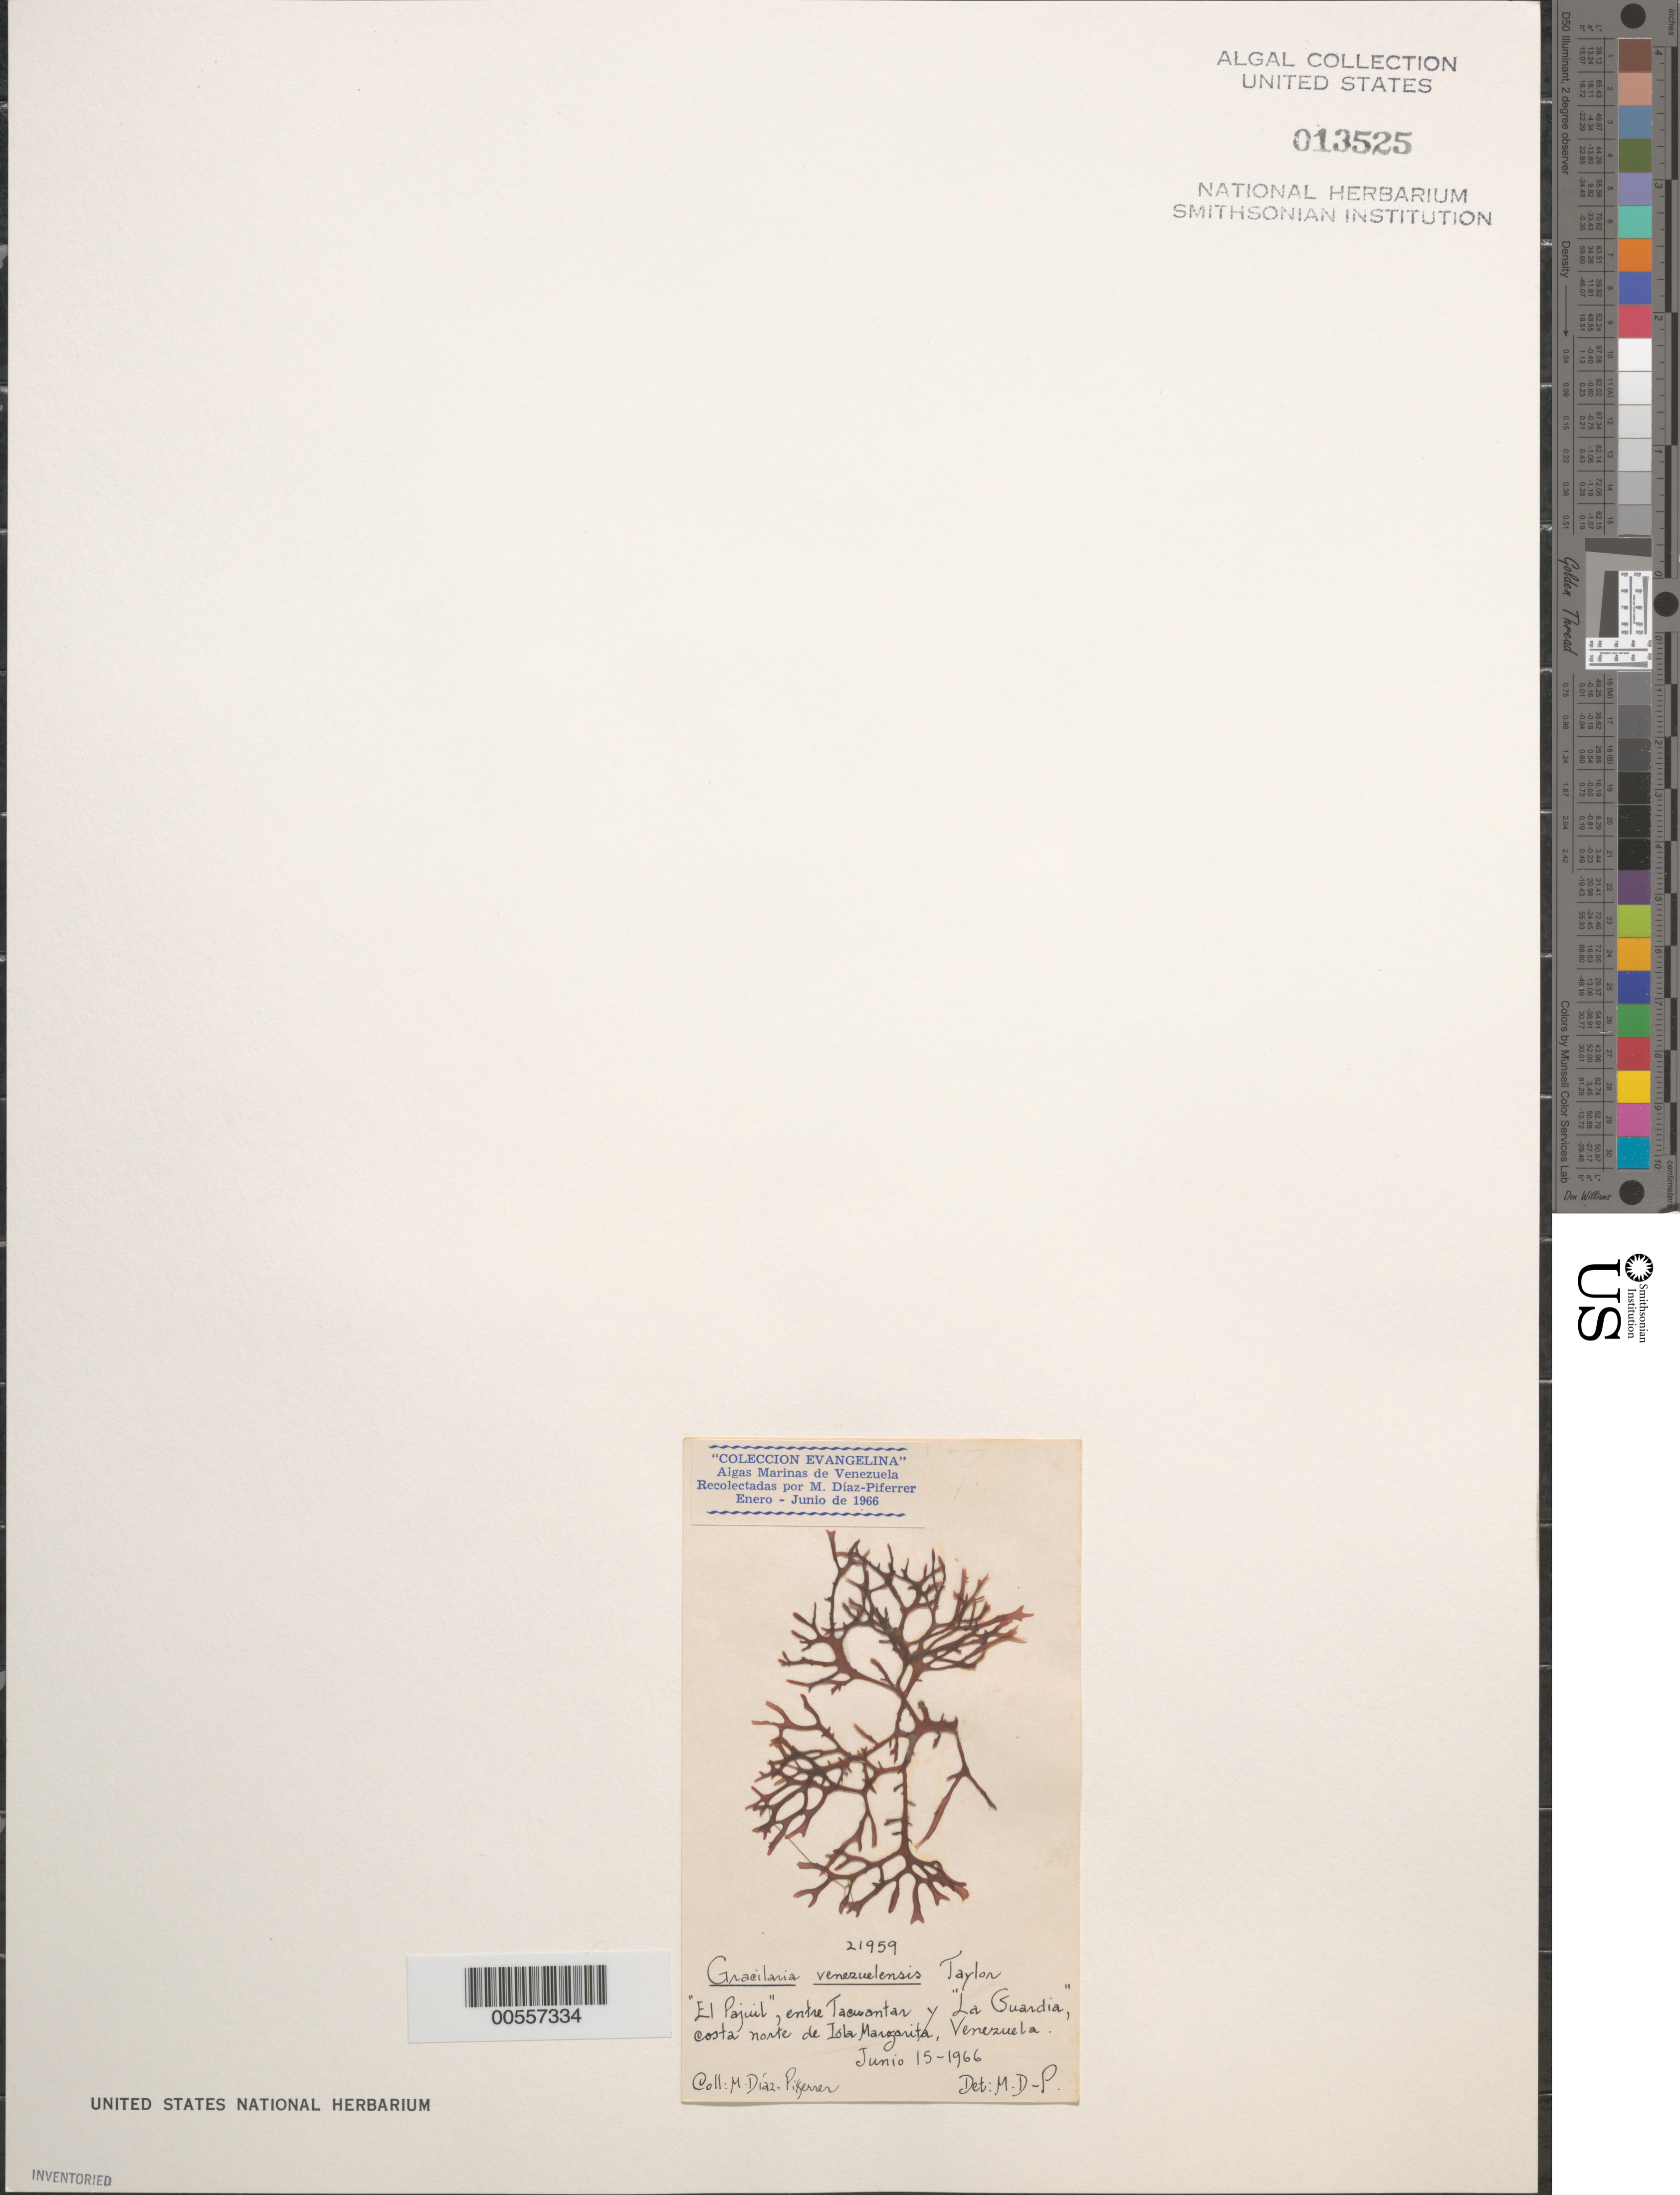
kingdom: Plantae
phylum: Rhodophyta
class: Florideophyceae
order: Gracilariales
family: Gracilariaceae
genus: Gracilaria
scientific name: Gracilaria venezuelensis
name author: W.R. Taylor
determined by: Diaz-Piferrer, M.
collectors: M. Diaz-Piferrer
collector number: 21959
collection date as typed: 15 Jun 1966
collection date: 1966-06-15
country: Venezuela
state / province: Nueva Esparta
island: Margarita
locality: El Pajuil, between Tacuantar and La Guardia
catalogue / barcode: US 13525